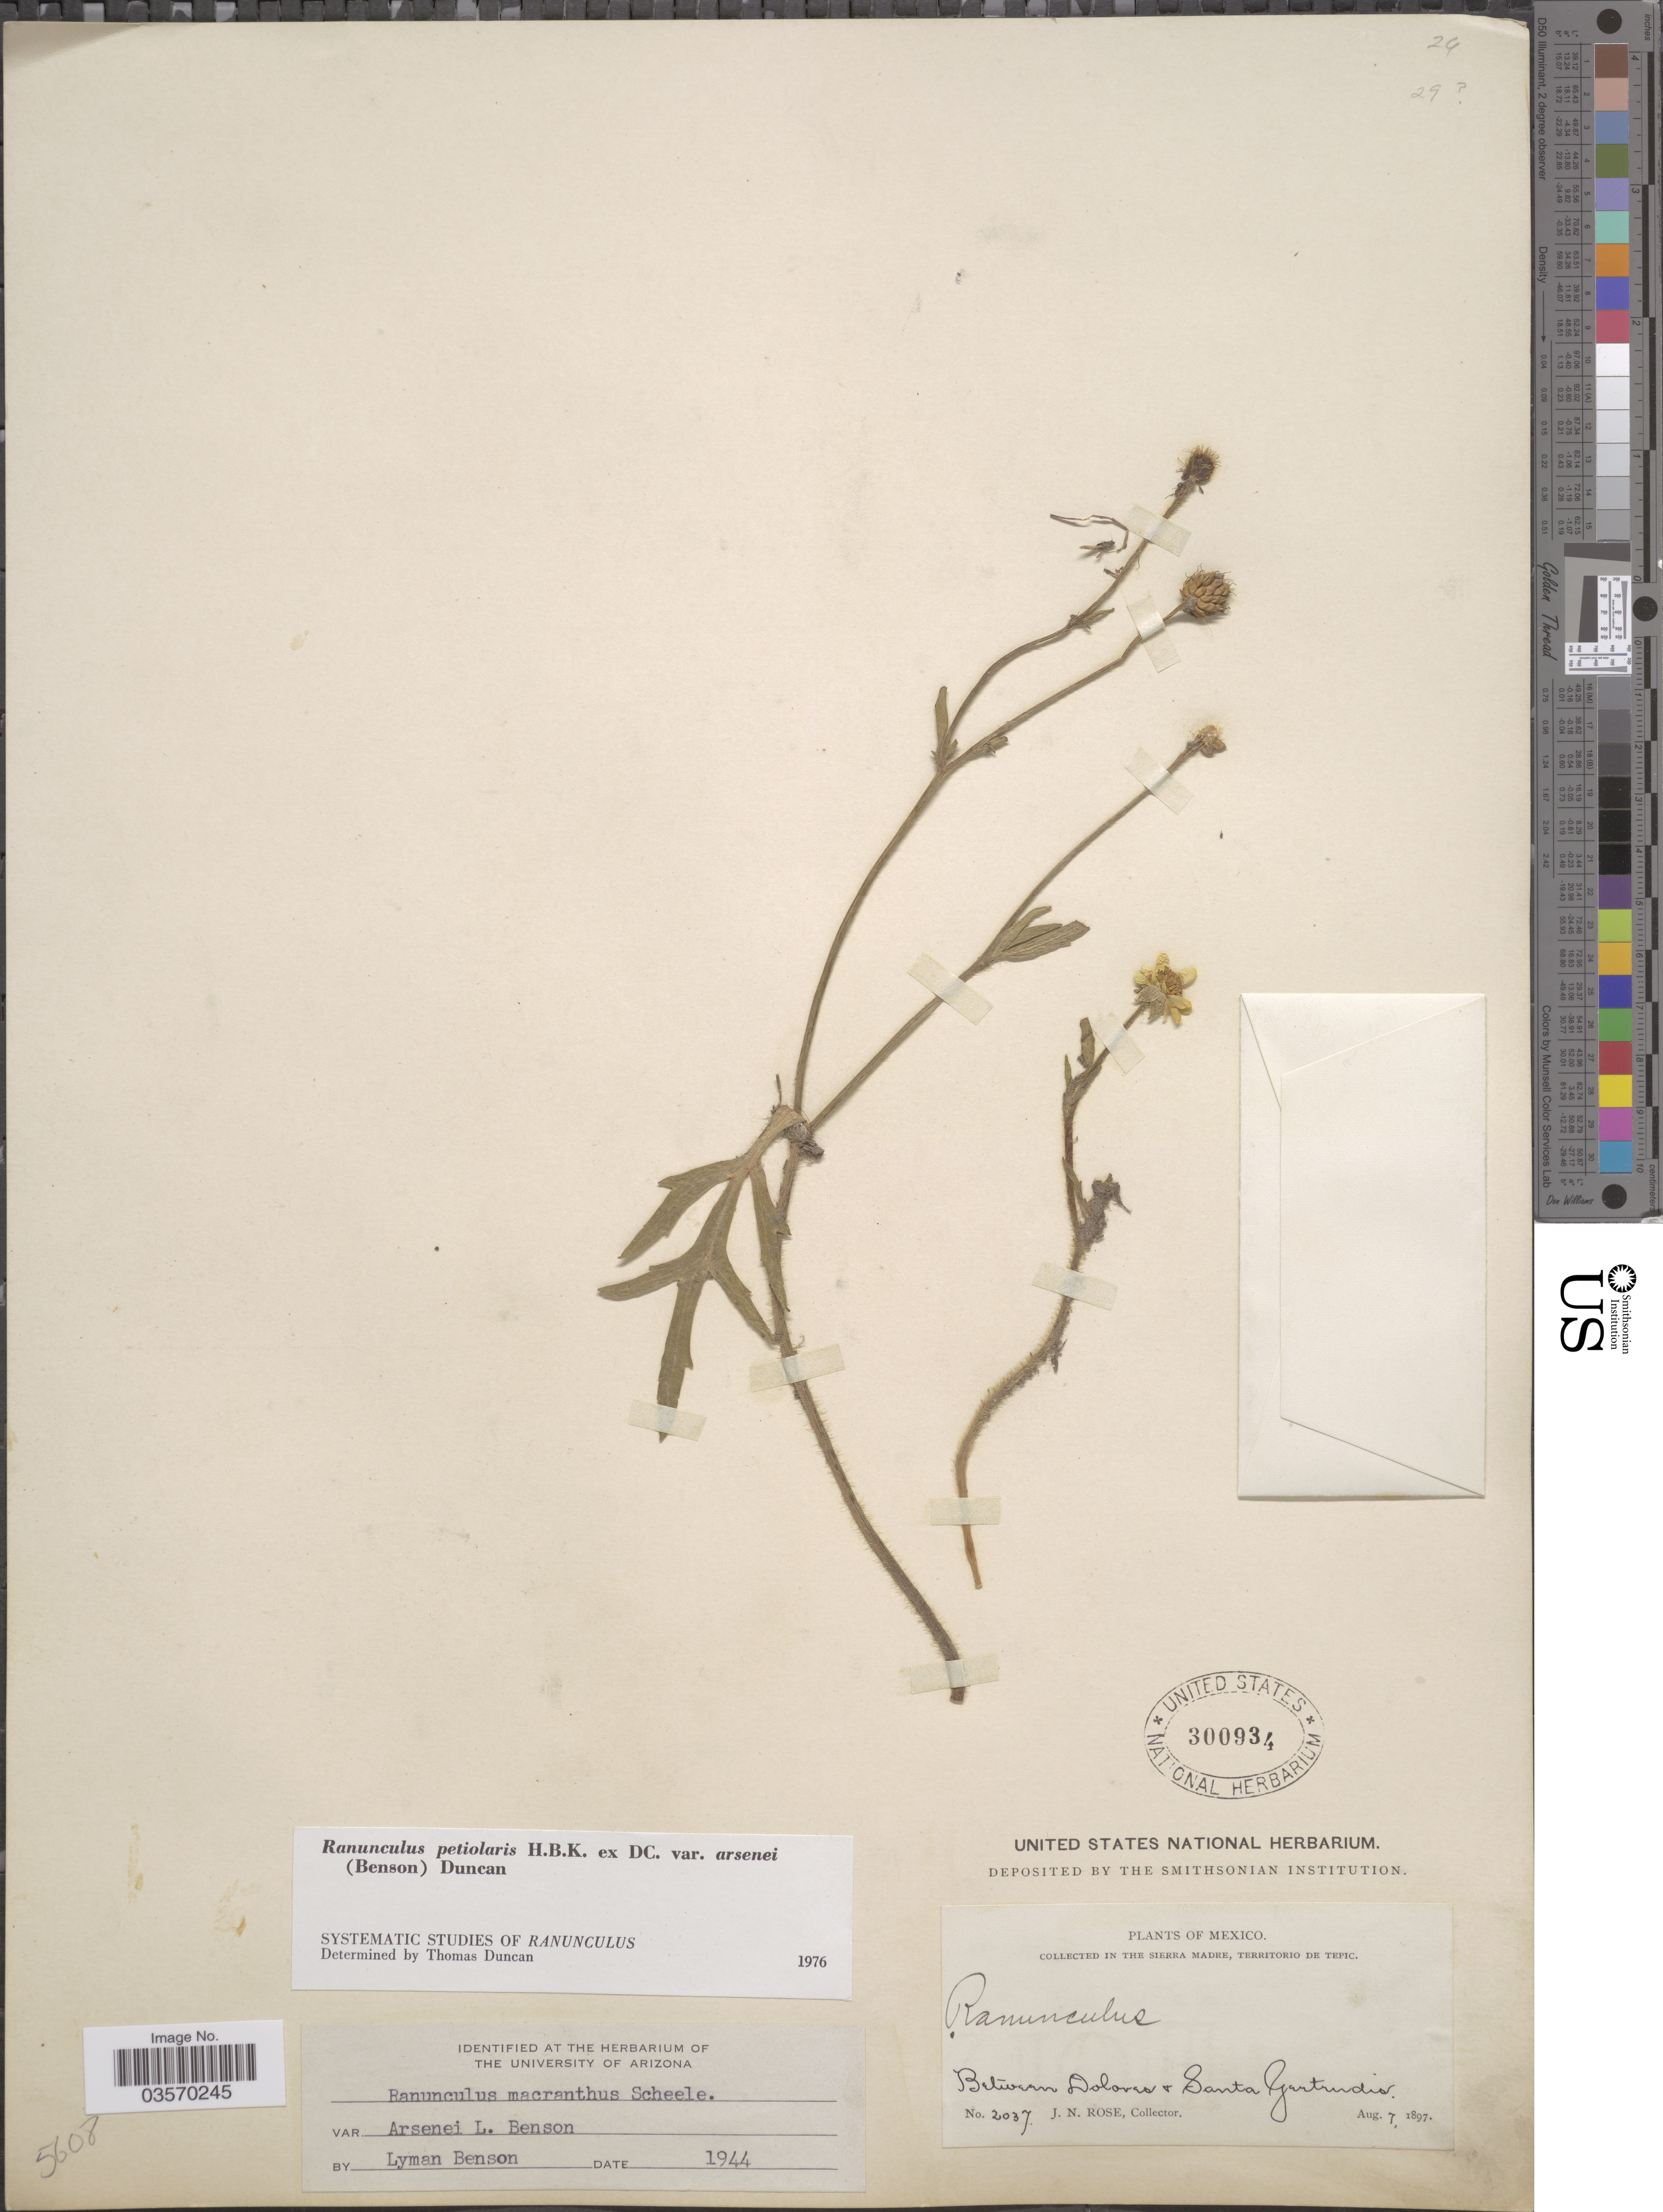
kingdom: Plantae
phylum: Tracheophyta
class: Magnoliopsida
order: Ranunculales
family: Ranunculaceae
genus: Ranunculus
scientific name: Ranunculus petiolaris var. arsenei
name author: (L.D. Benson) Duncan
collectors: J. N. Rose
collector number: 2037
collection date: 1897-08-07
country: Mexico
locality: In The Sierra Madre, Territorio de Tepic. Between Dolores & Santa Gertrudis.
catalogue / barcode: US 300934